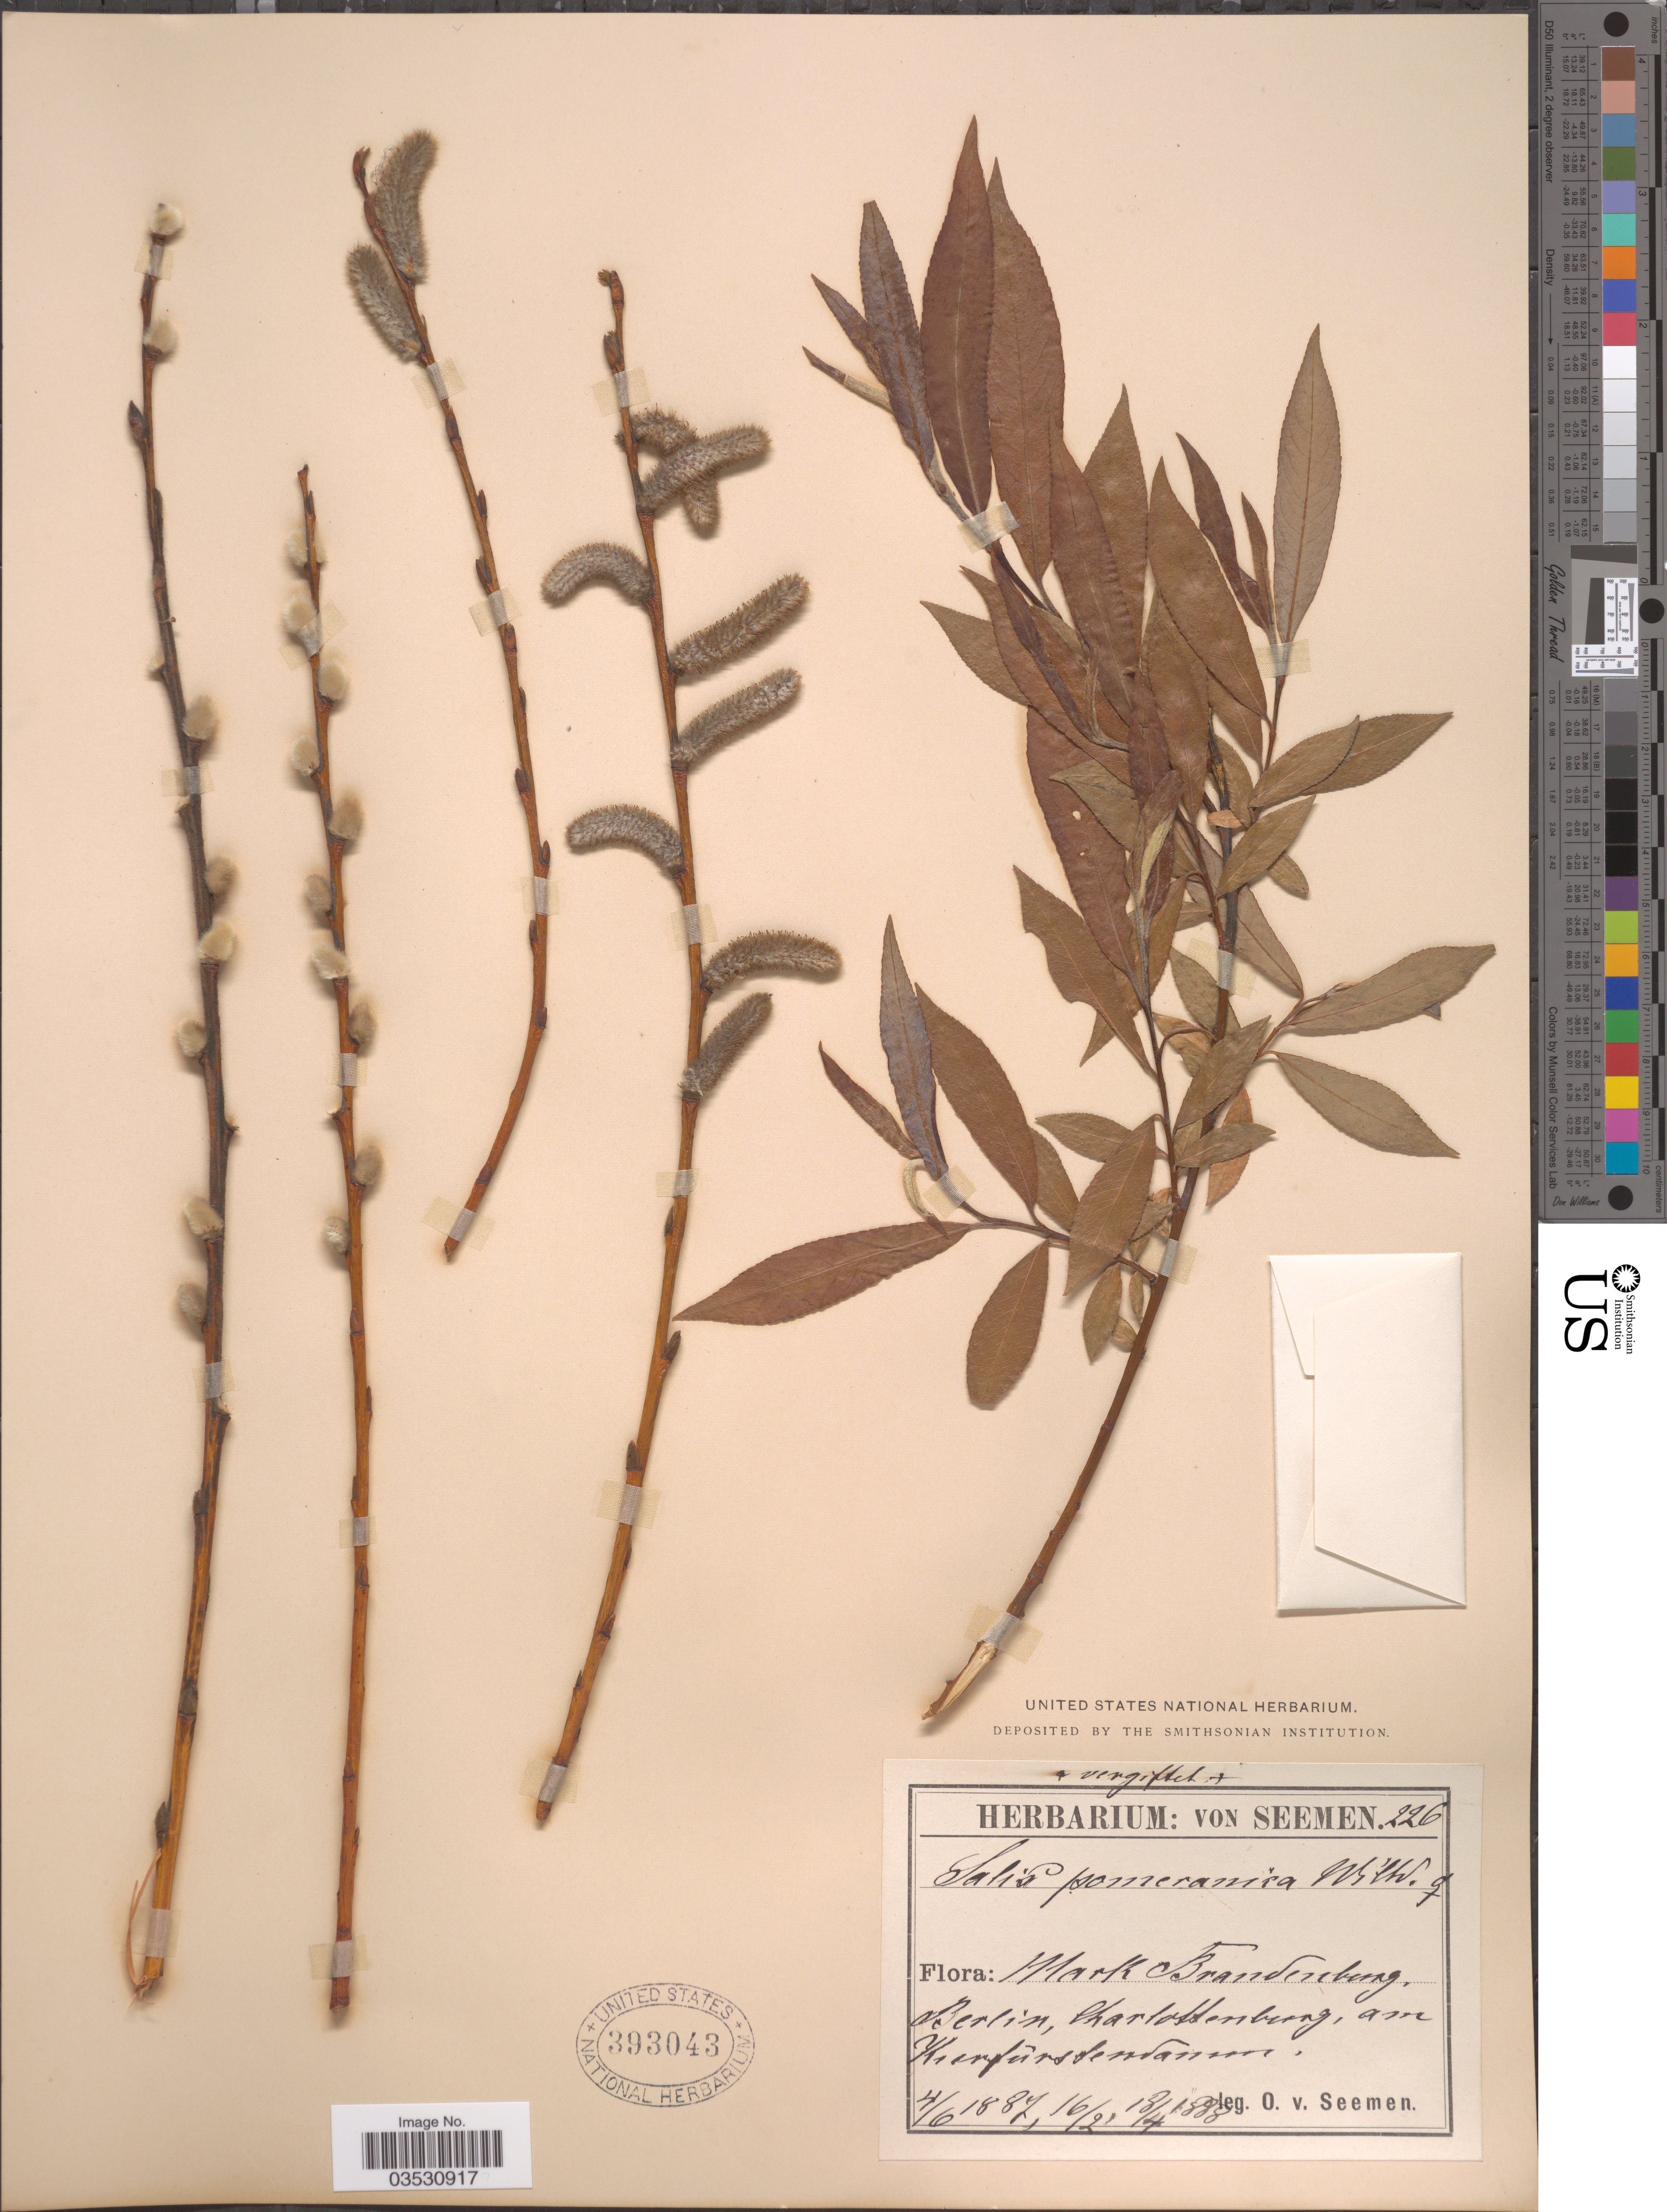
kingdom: Plantae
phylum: Tracheophyta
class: Magnoliopsida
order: Malpighiales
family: Salicaceae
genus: Salix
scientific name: Salix pomeranica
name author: Willd.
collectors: K. O. von Seemen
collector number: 226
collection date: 1887-06-04/1888-04-18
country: Germany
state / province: Brandenburg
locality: Mark Brandenburg, Berlin, Charlottenburg, am Kurfürstendamm.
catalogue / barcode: US 393043